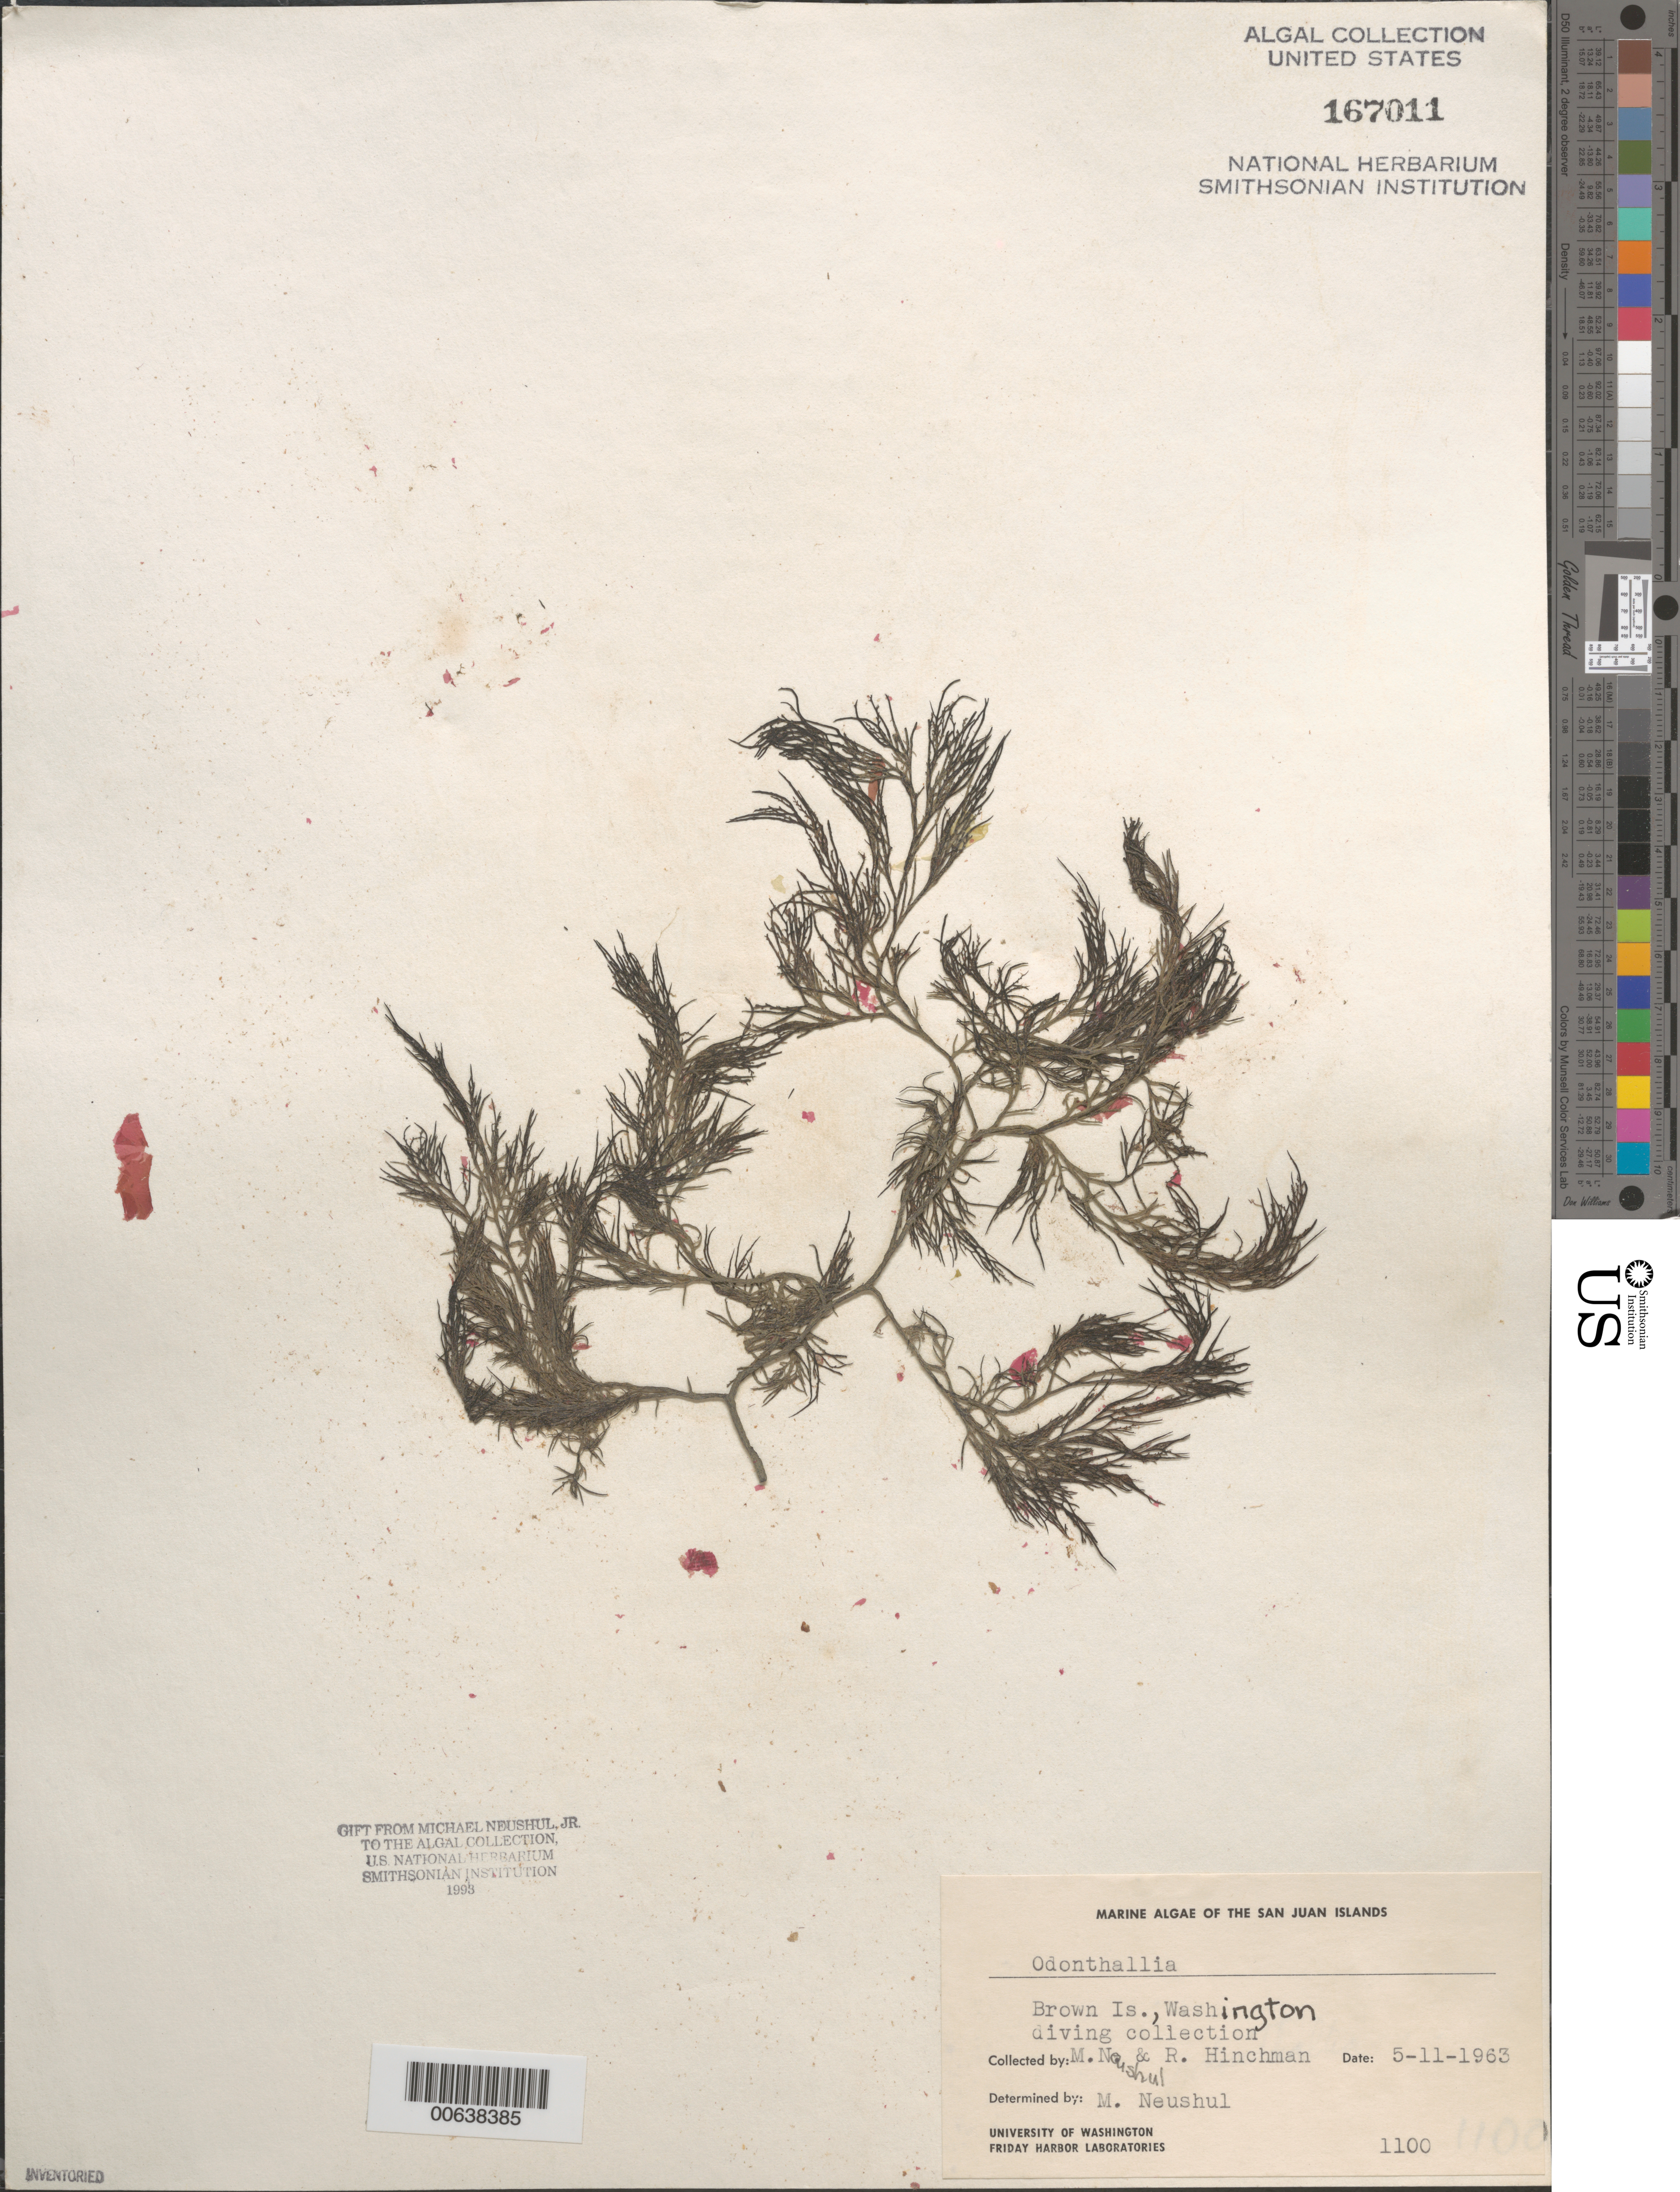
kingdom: Plantae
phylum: Rhodophyta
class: Florideophyceae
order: Ceramiales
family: Rhodomelaceae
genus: Odonthalia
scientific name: Odonthalia sp.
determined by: Neushul, M.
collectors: M. Neushul & R. Hinchman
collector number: Neushul 1100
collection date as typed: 11 May 1963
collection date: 1963-05-11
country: United States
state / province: Washington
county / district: San Juan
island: Brown Island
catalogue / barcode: US 167011